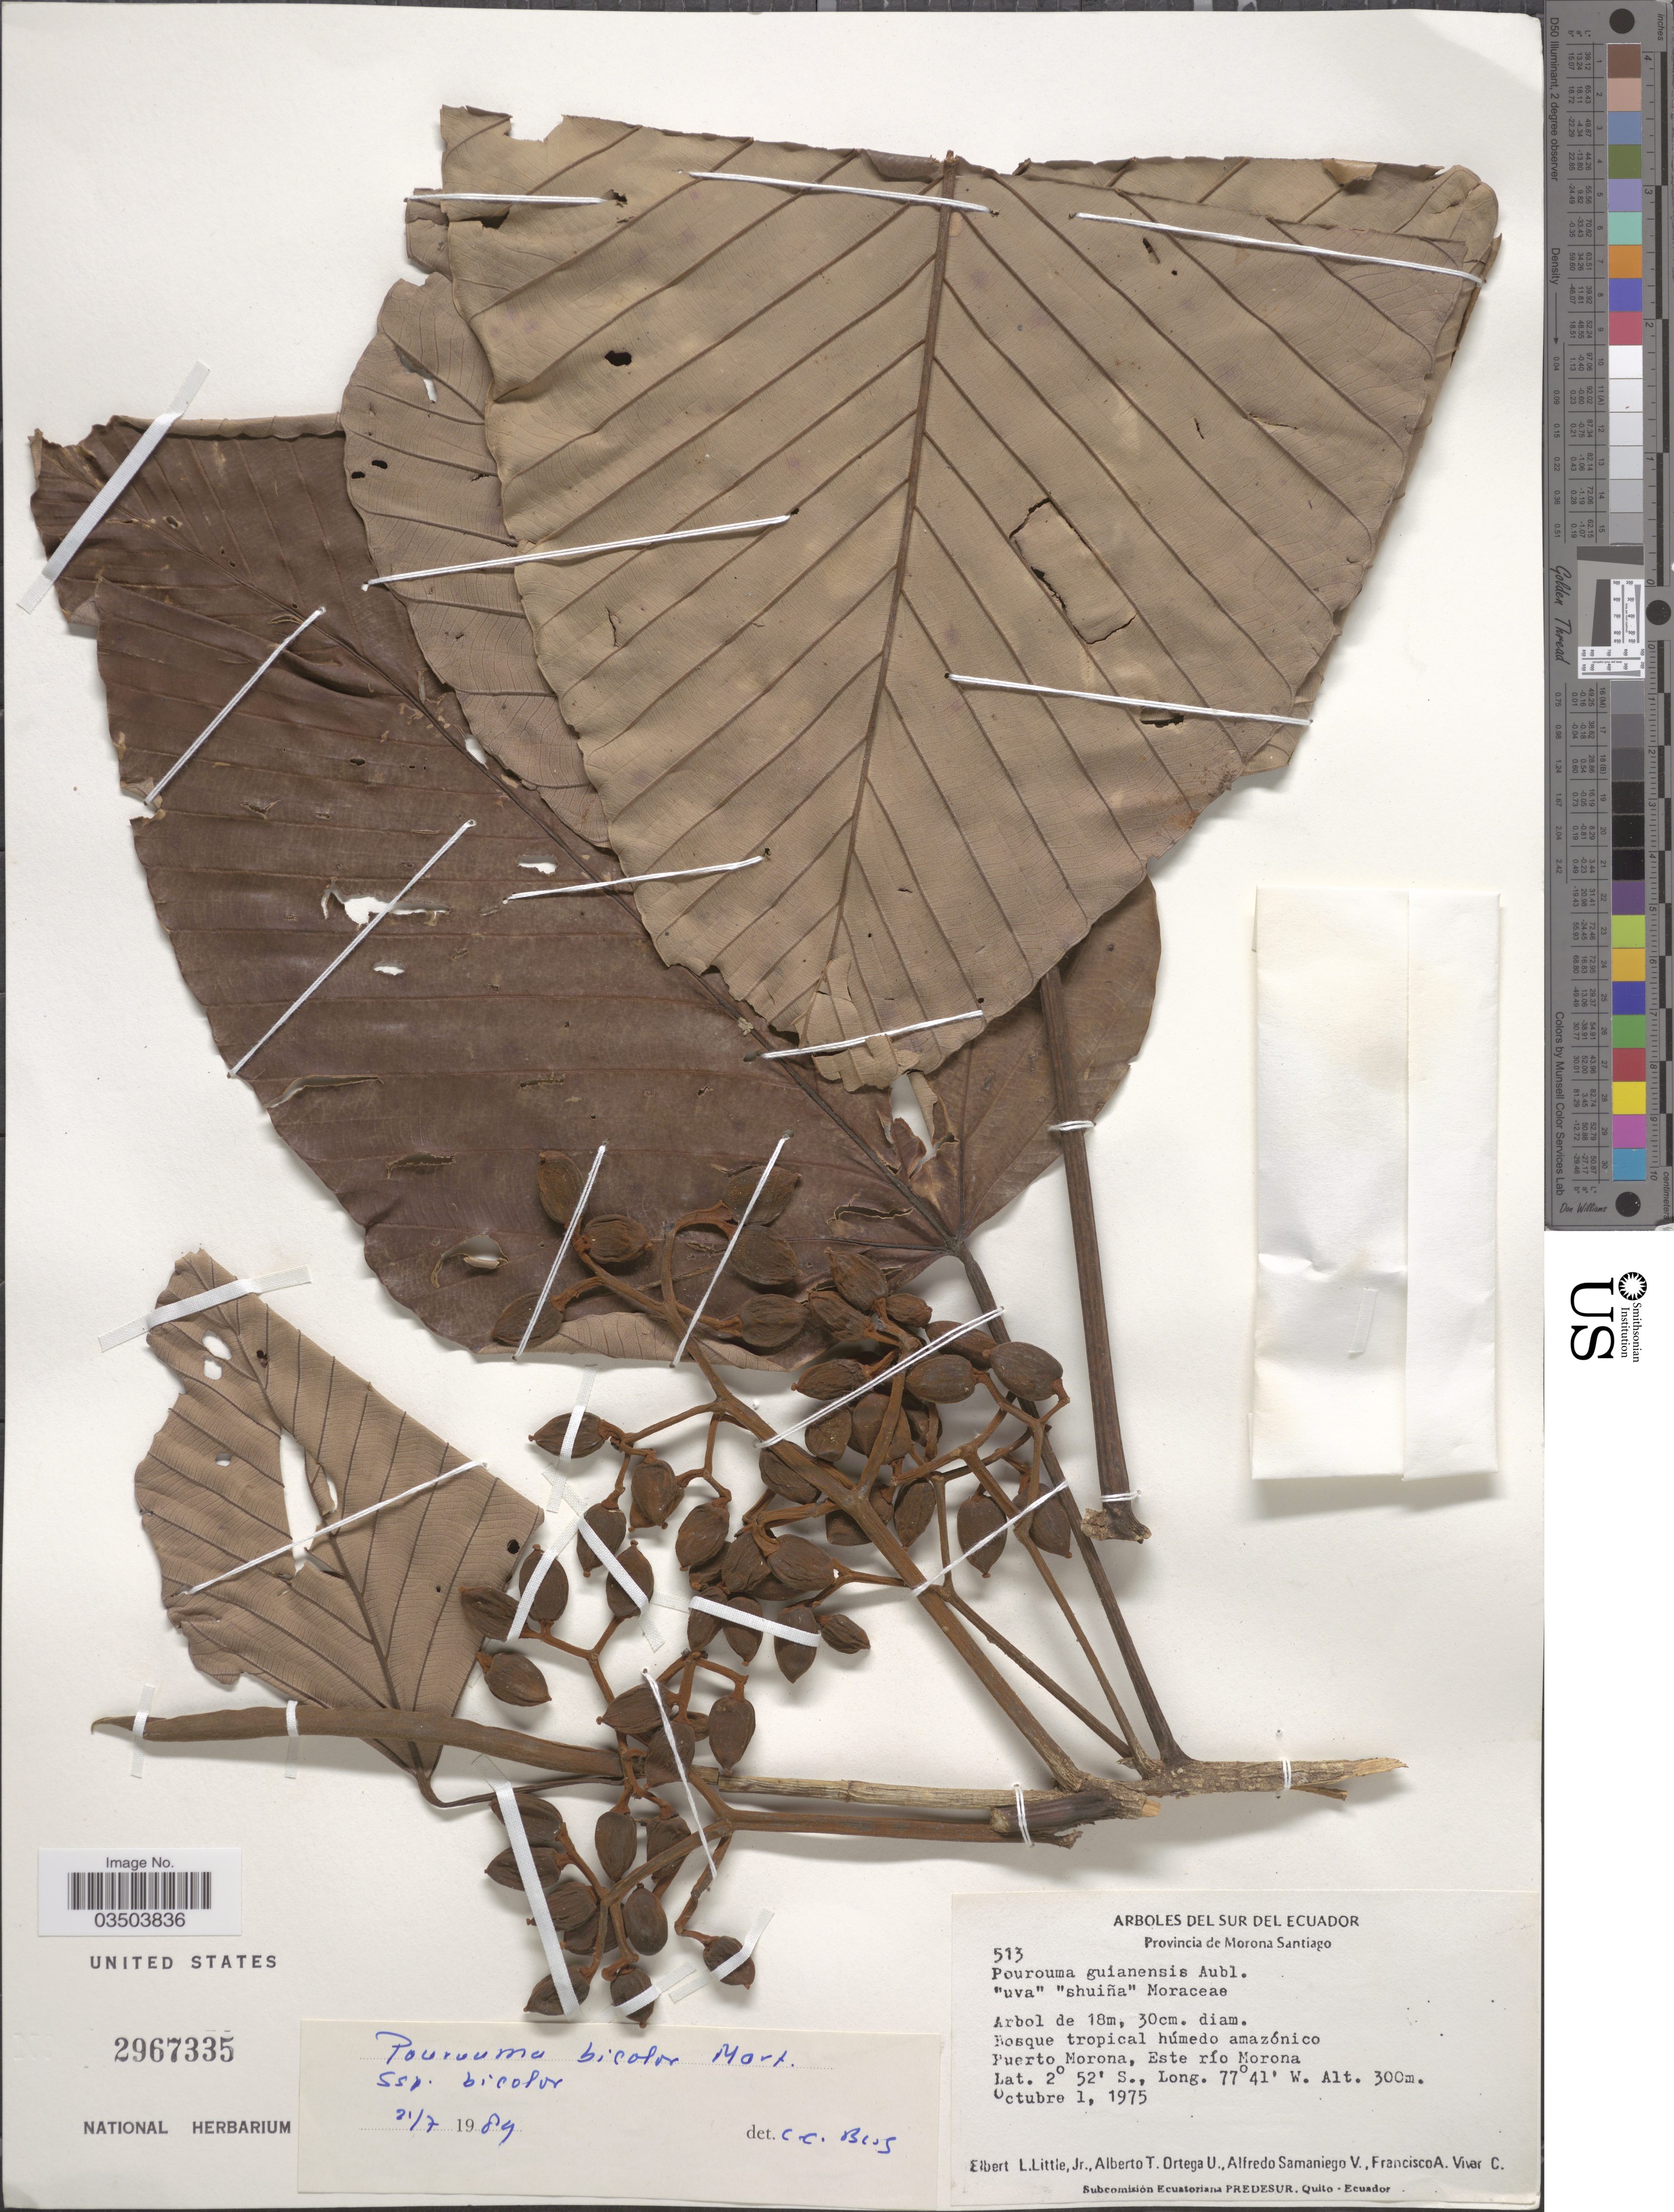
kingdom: Plantae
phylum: Tracheophyta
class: Magnoliopsida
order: Rosales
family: Urticaceae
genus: Pourouma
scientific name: Pourouma bicolor subsp. bicolor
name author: Mart.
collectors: E. L. Little, A. T. Ortega U., A. V. Samaniego & F. A. Vivar C.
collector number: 513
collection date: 1975-10-01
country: Ecuador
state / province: Morona-Santiago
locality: Bosque tropical húmedo amazónico. Puerto Morona, Este río Morona.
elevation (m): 300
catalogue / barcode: US 2967335